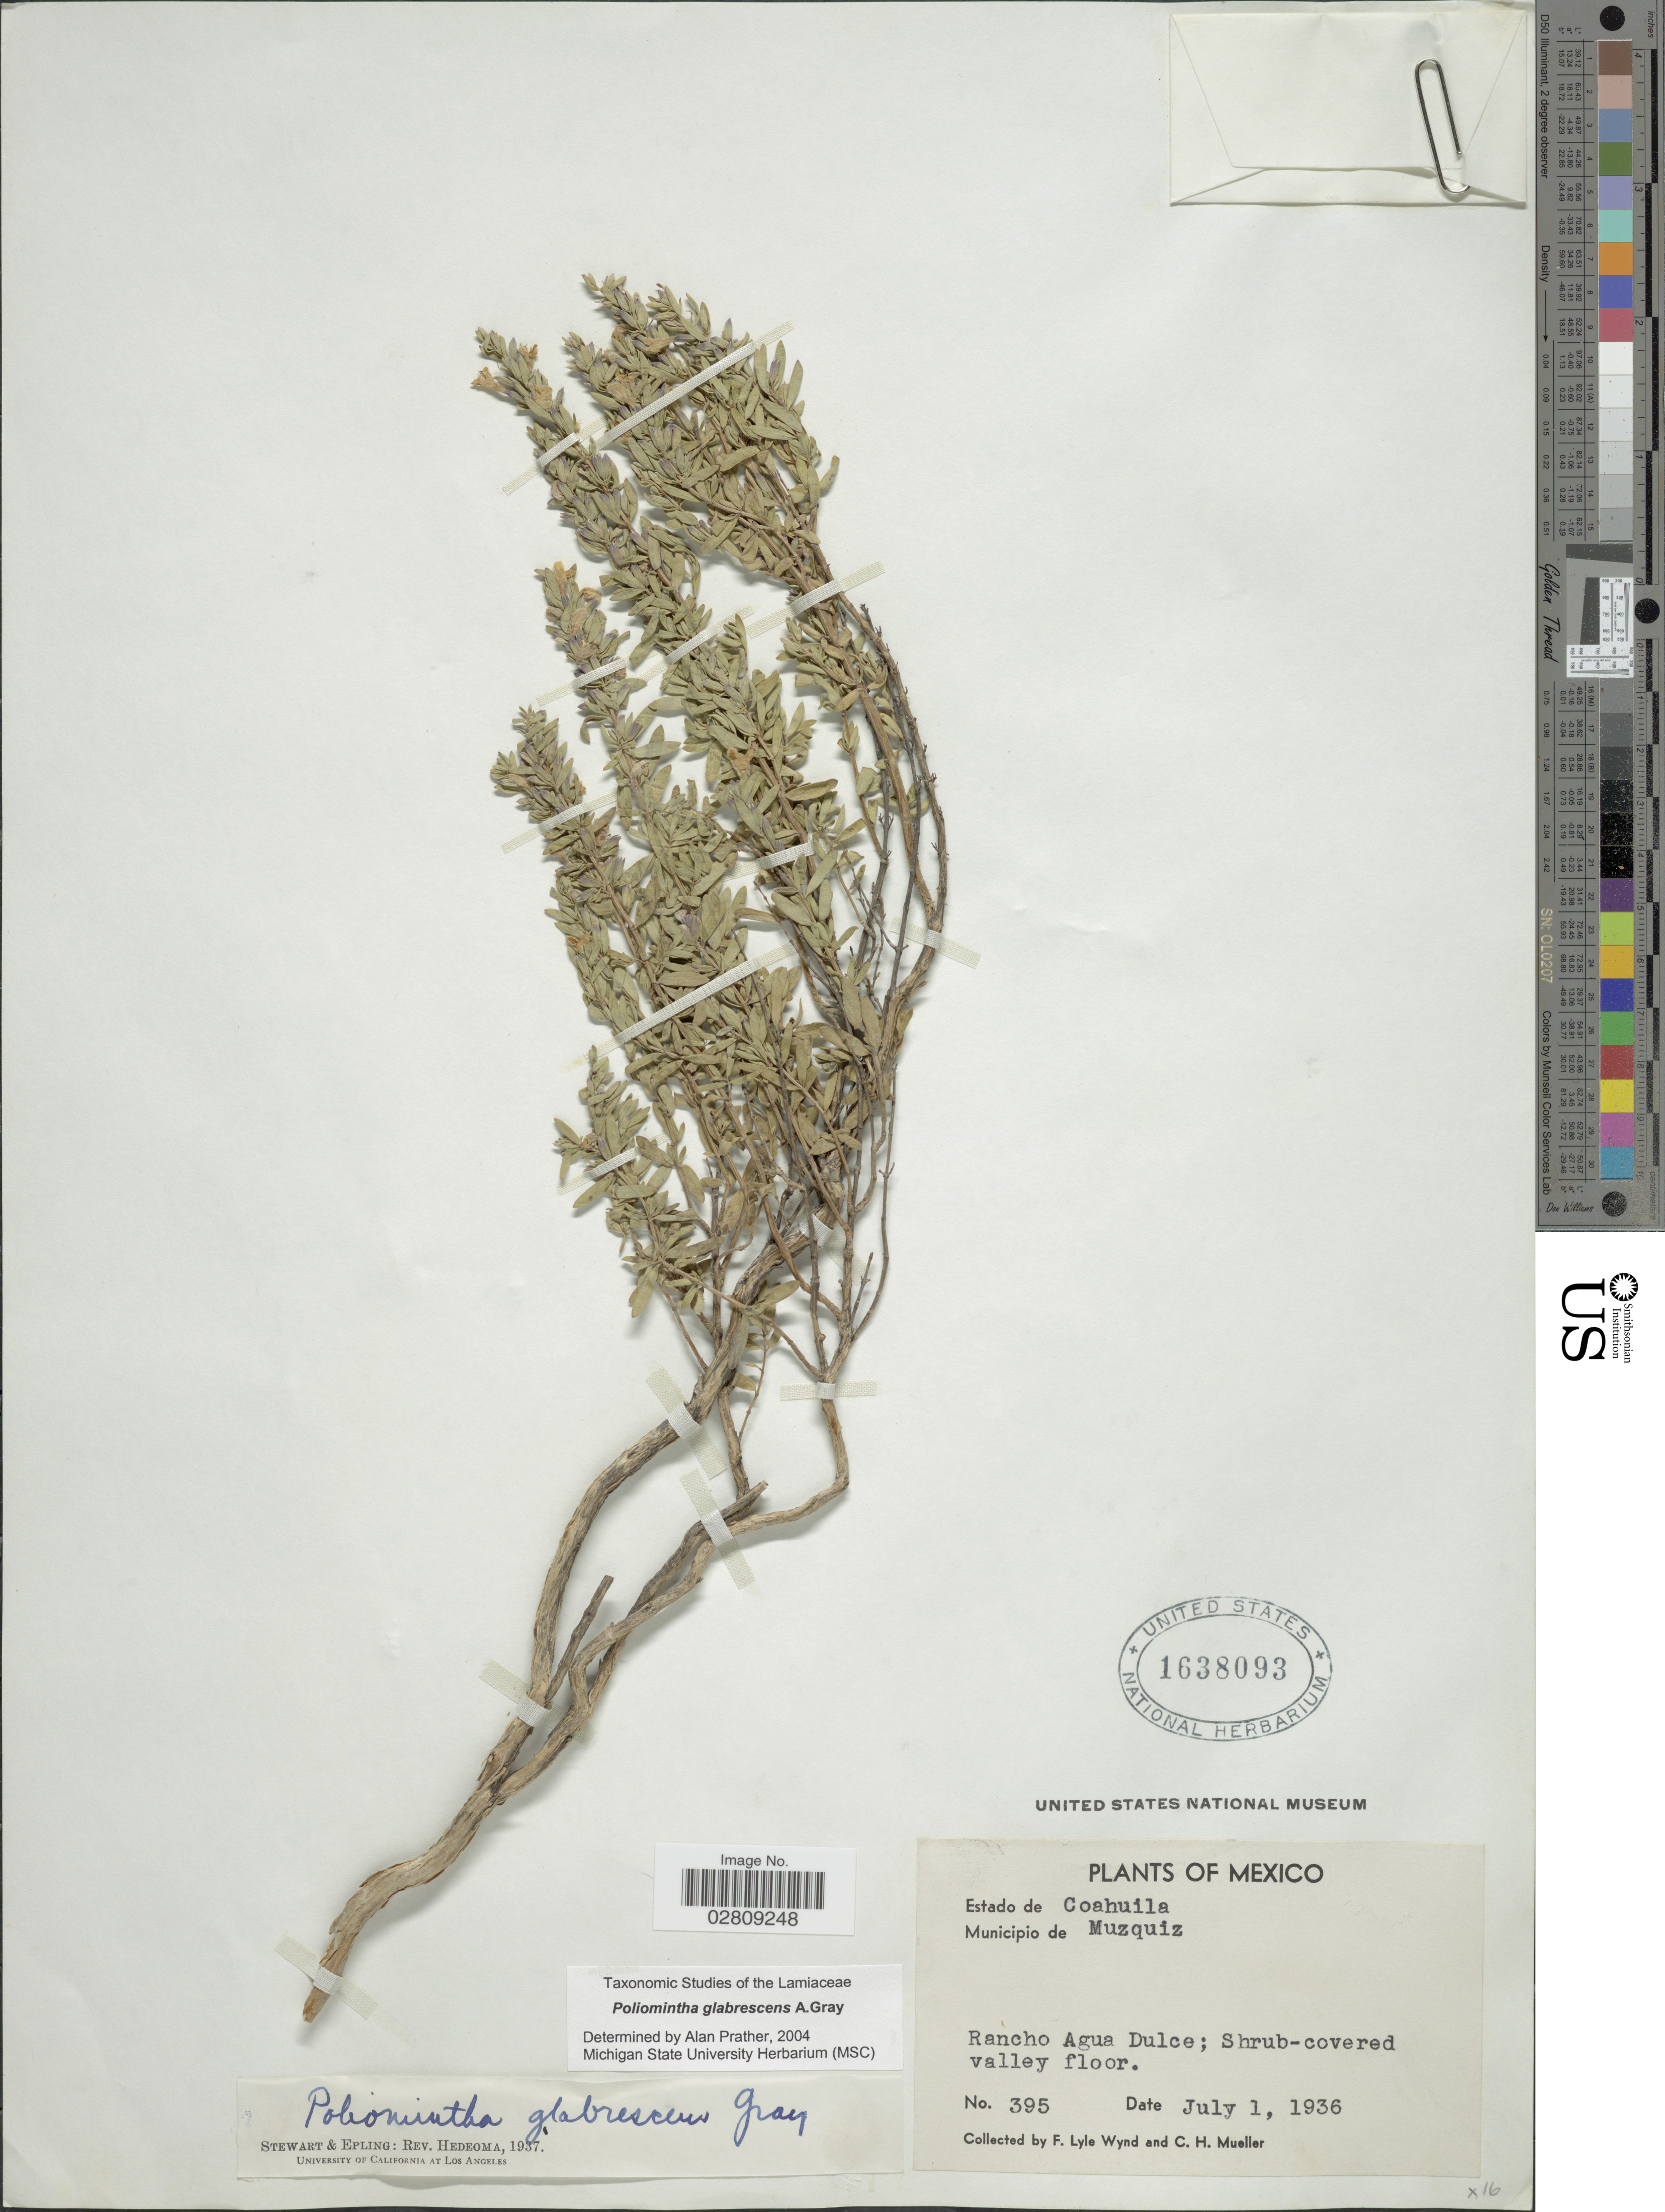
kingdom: Plantae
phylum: Tracheophyta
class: Magnoliopsida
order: Lamiales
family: Lamiaceae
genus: Poliomintha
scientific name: Poliomintha glabrescens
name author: A. Gray in Hemsl.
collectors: F. L. Wynd & C. H. Mueller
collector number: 395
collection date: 1936-07-01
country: Mexico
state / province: Coahuila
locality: Municipio de Muzquiz, Rancho Agua Dulce.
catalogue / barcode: US 1638093